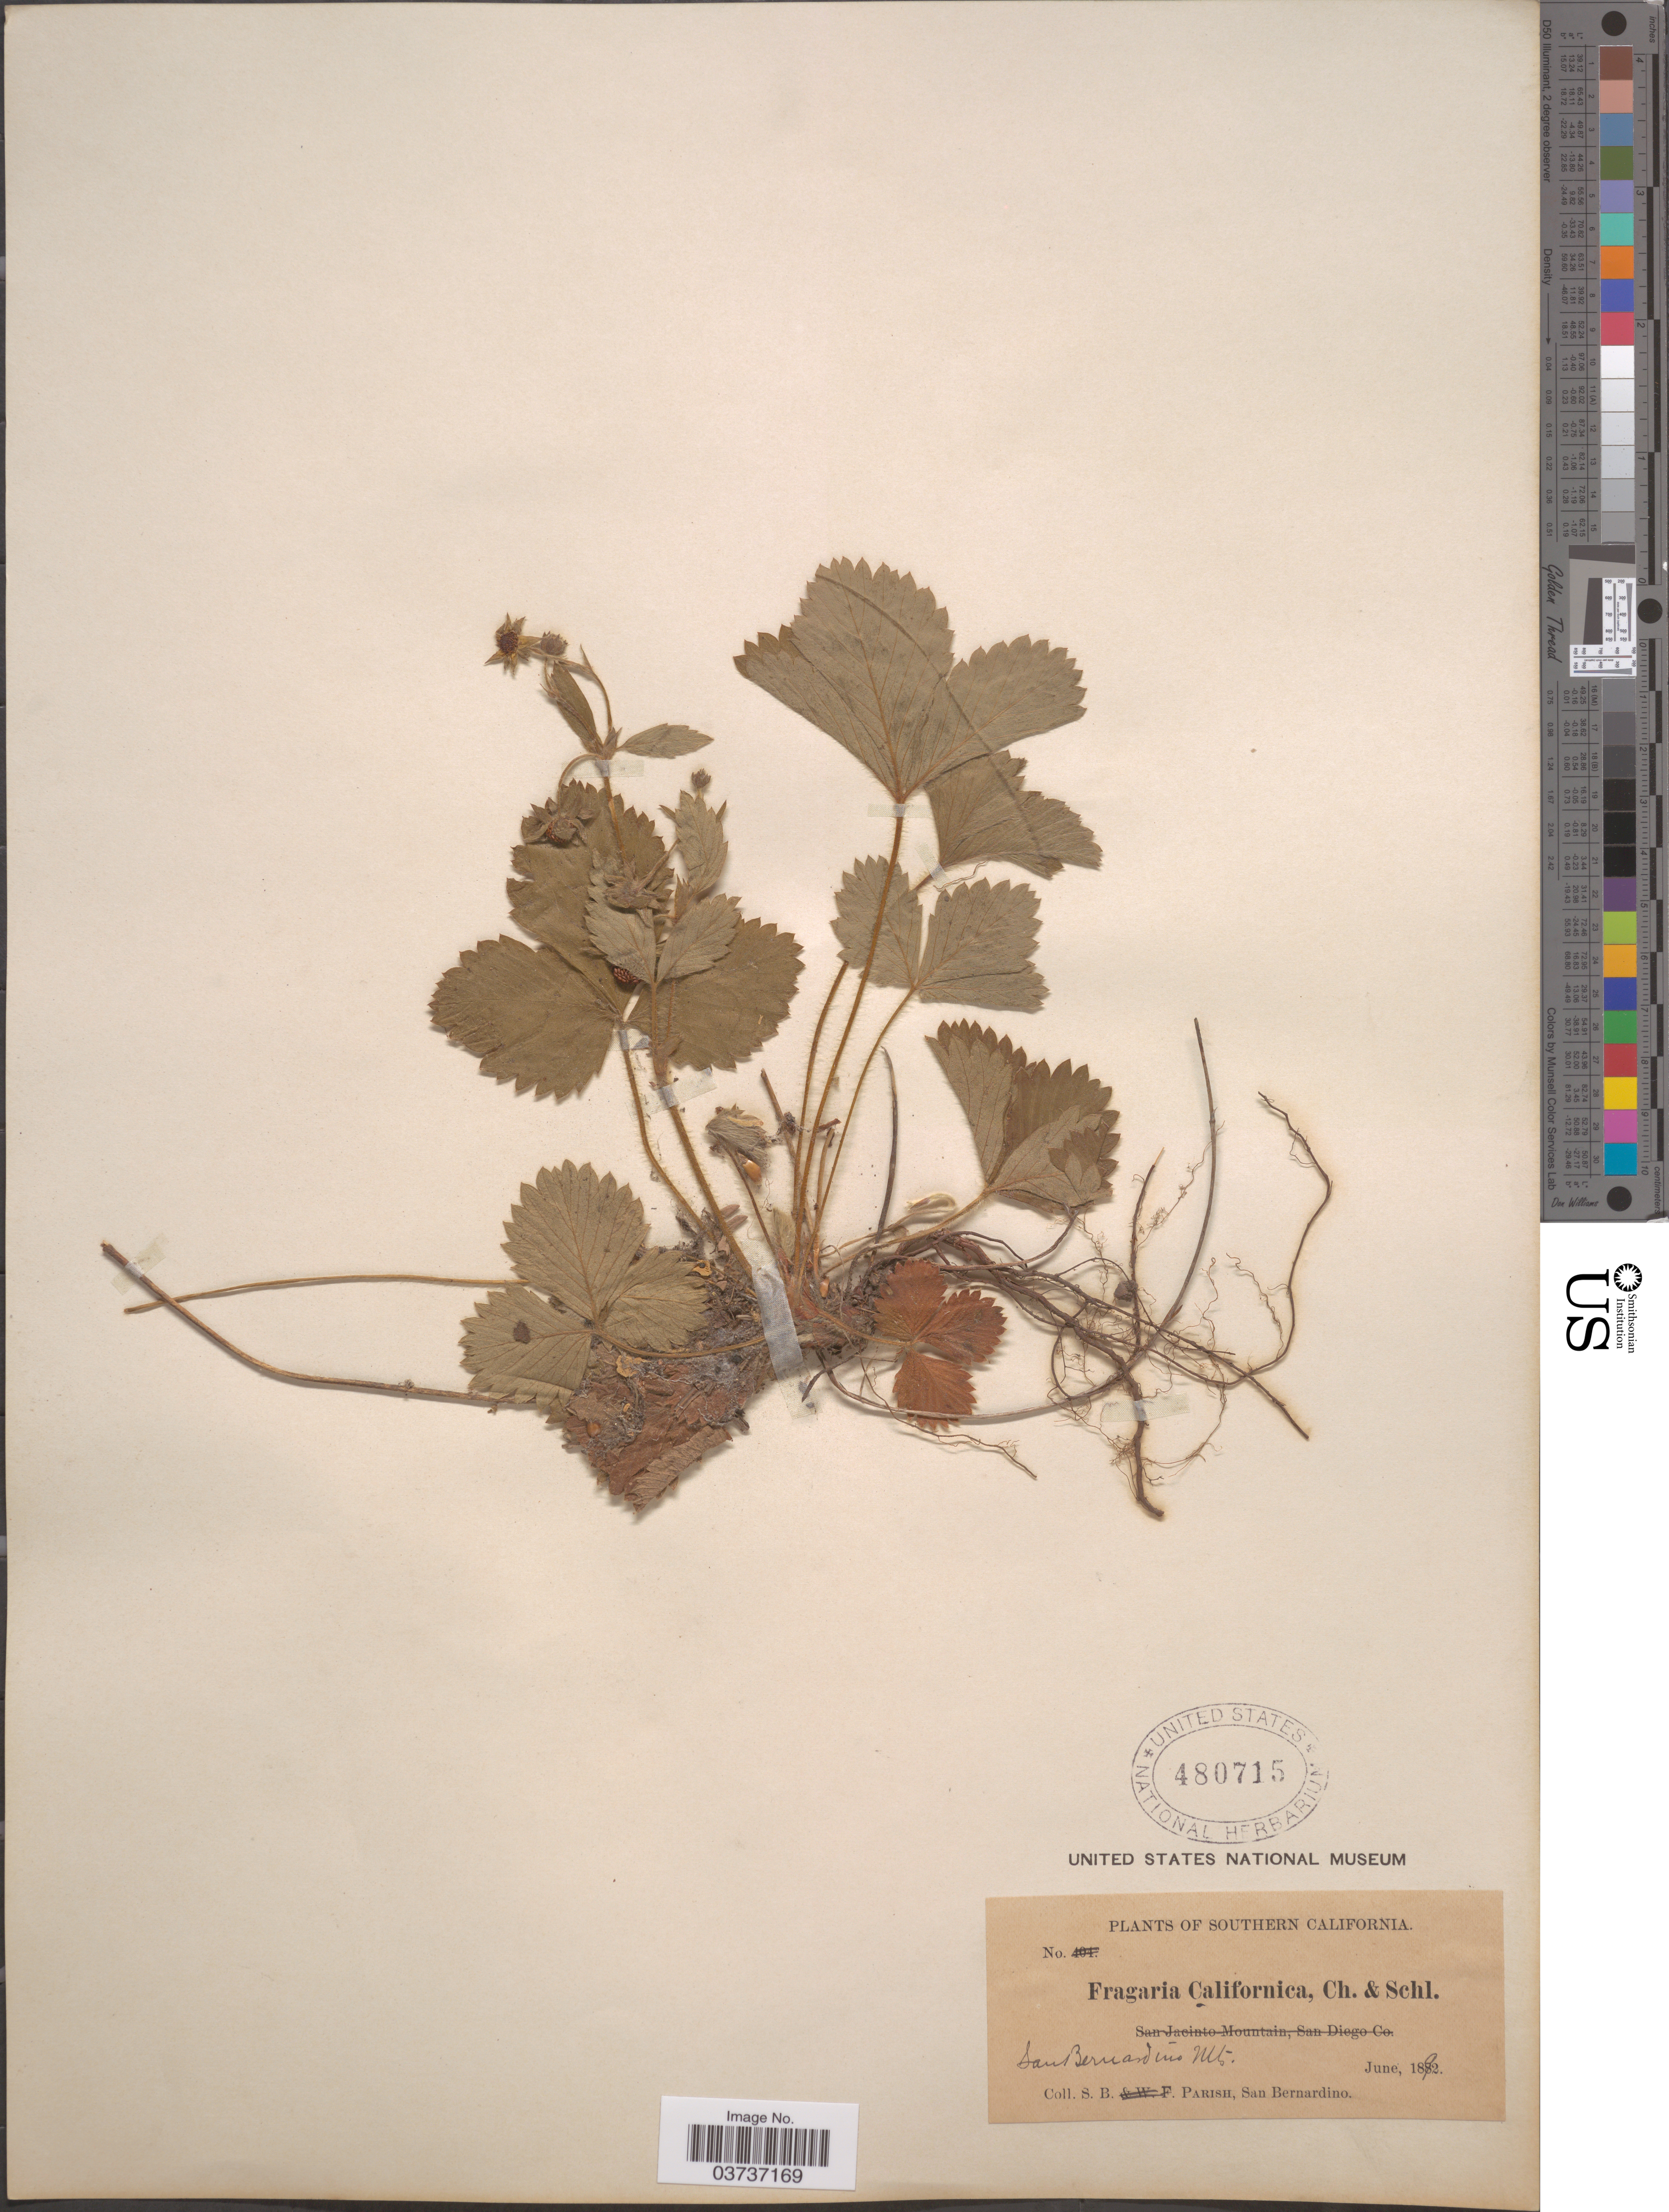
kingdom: Plantae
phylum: Tracheophyta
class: Magnoliopsida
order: Rosales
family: Rosaceae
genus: Fragaria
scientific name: Fragaria californica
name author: Cham. & Schltdl.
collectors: S. B. Parish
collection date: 1892-06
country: United States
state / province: California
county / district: San Bernardino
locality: Southern California. San Bernardino Mts.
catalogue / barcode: US 480715